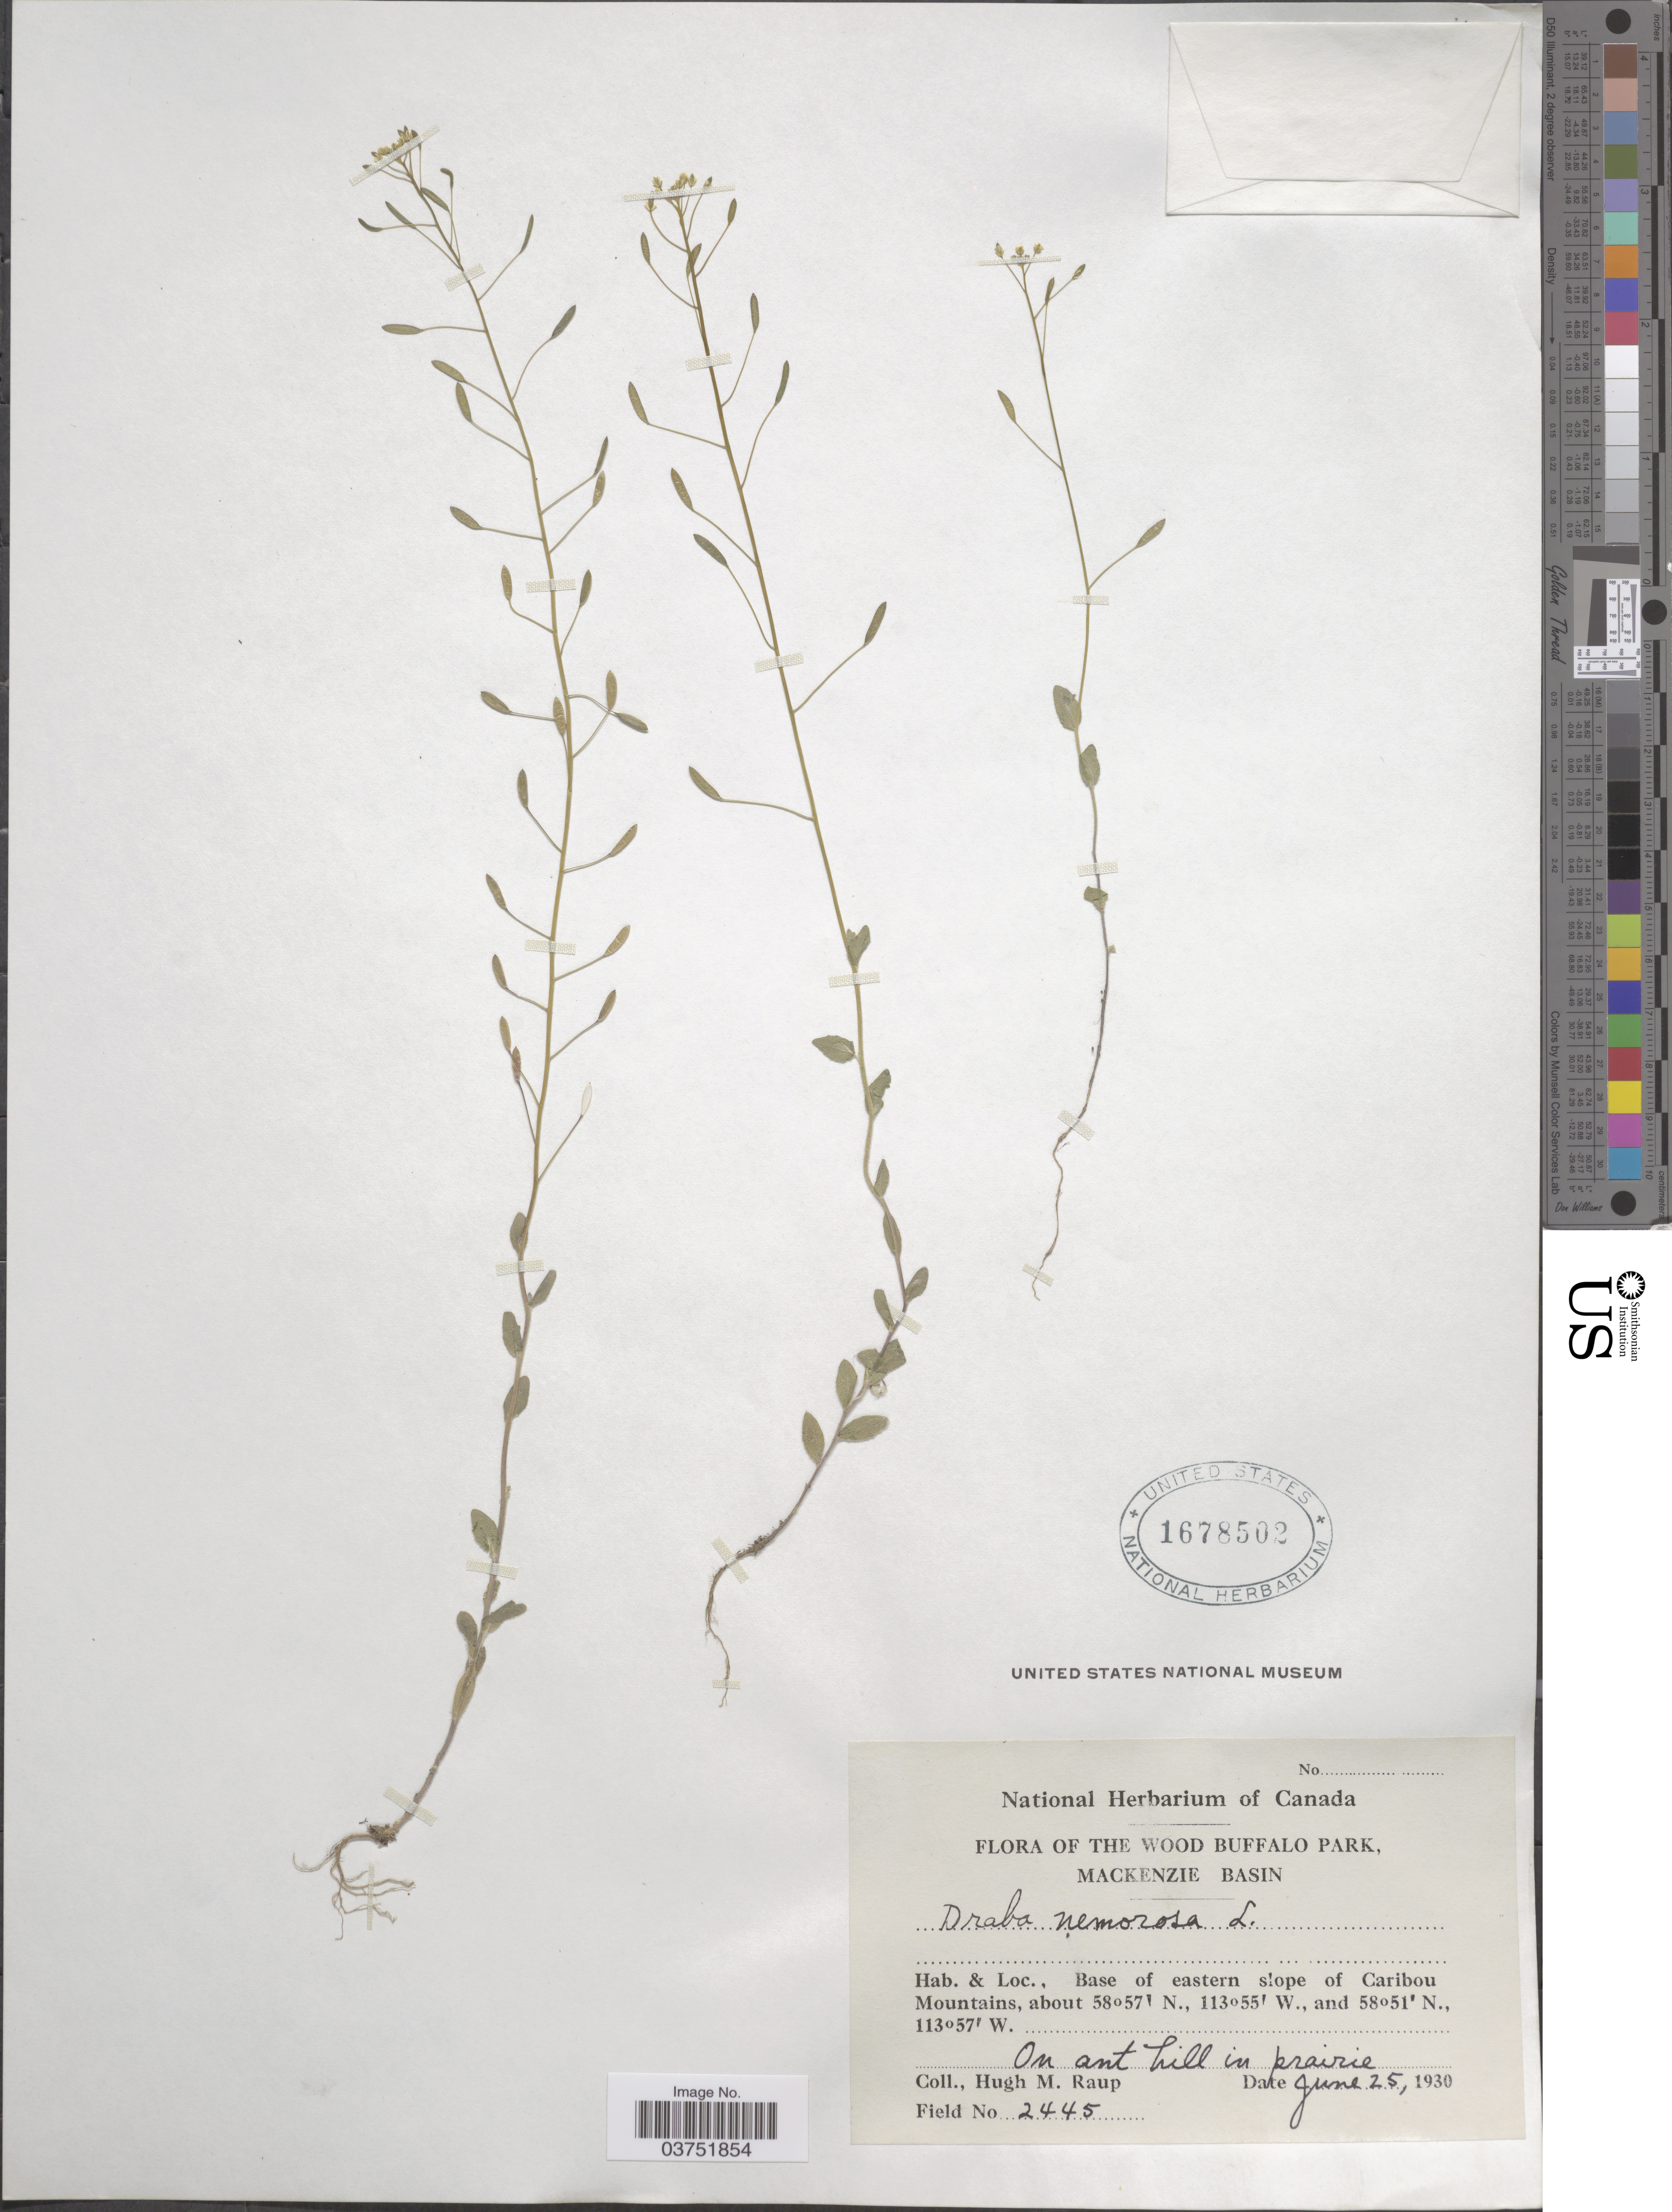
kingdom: Plantae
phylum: Tracheophyta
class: Magnoliopsida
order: Brassicales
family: Brassicaceae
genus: Draba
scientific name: Draba nemorosa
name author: L.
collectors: H. Raup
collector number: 2445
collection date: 1930-06-25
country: Canada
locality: The Wood of Buffalo Park, Mackenzie Basin. Base of eastern slope of Caribou Mountains.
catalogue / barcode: US 1678502